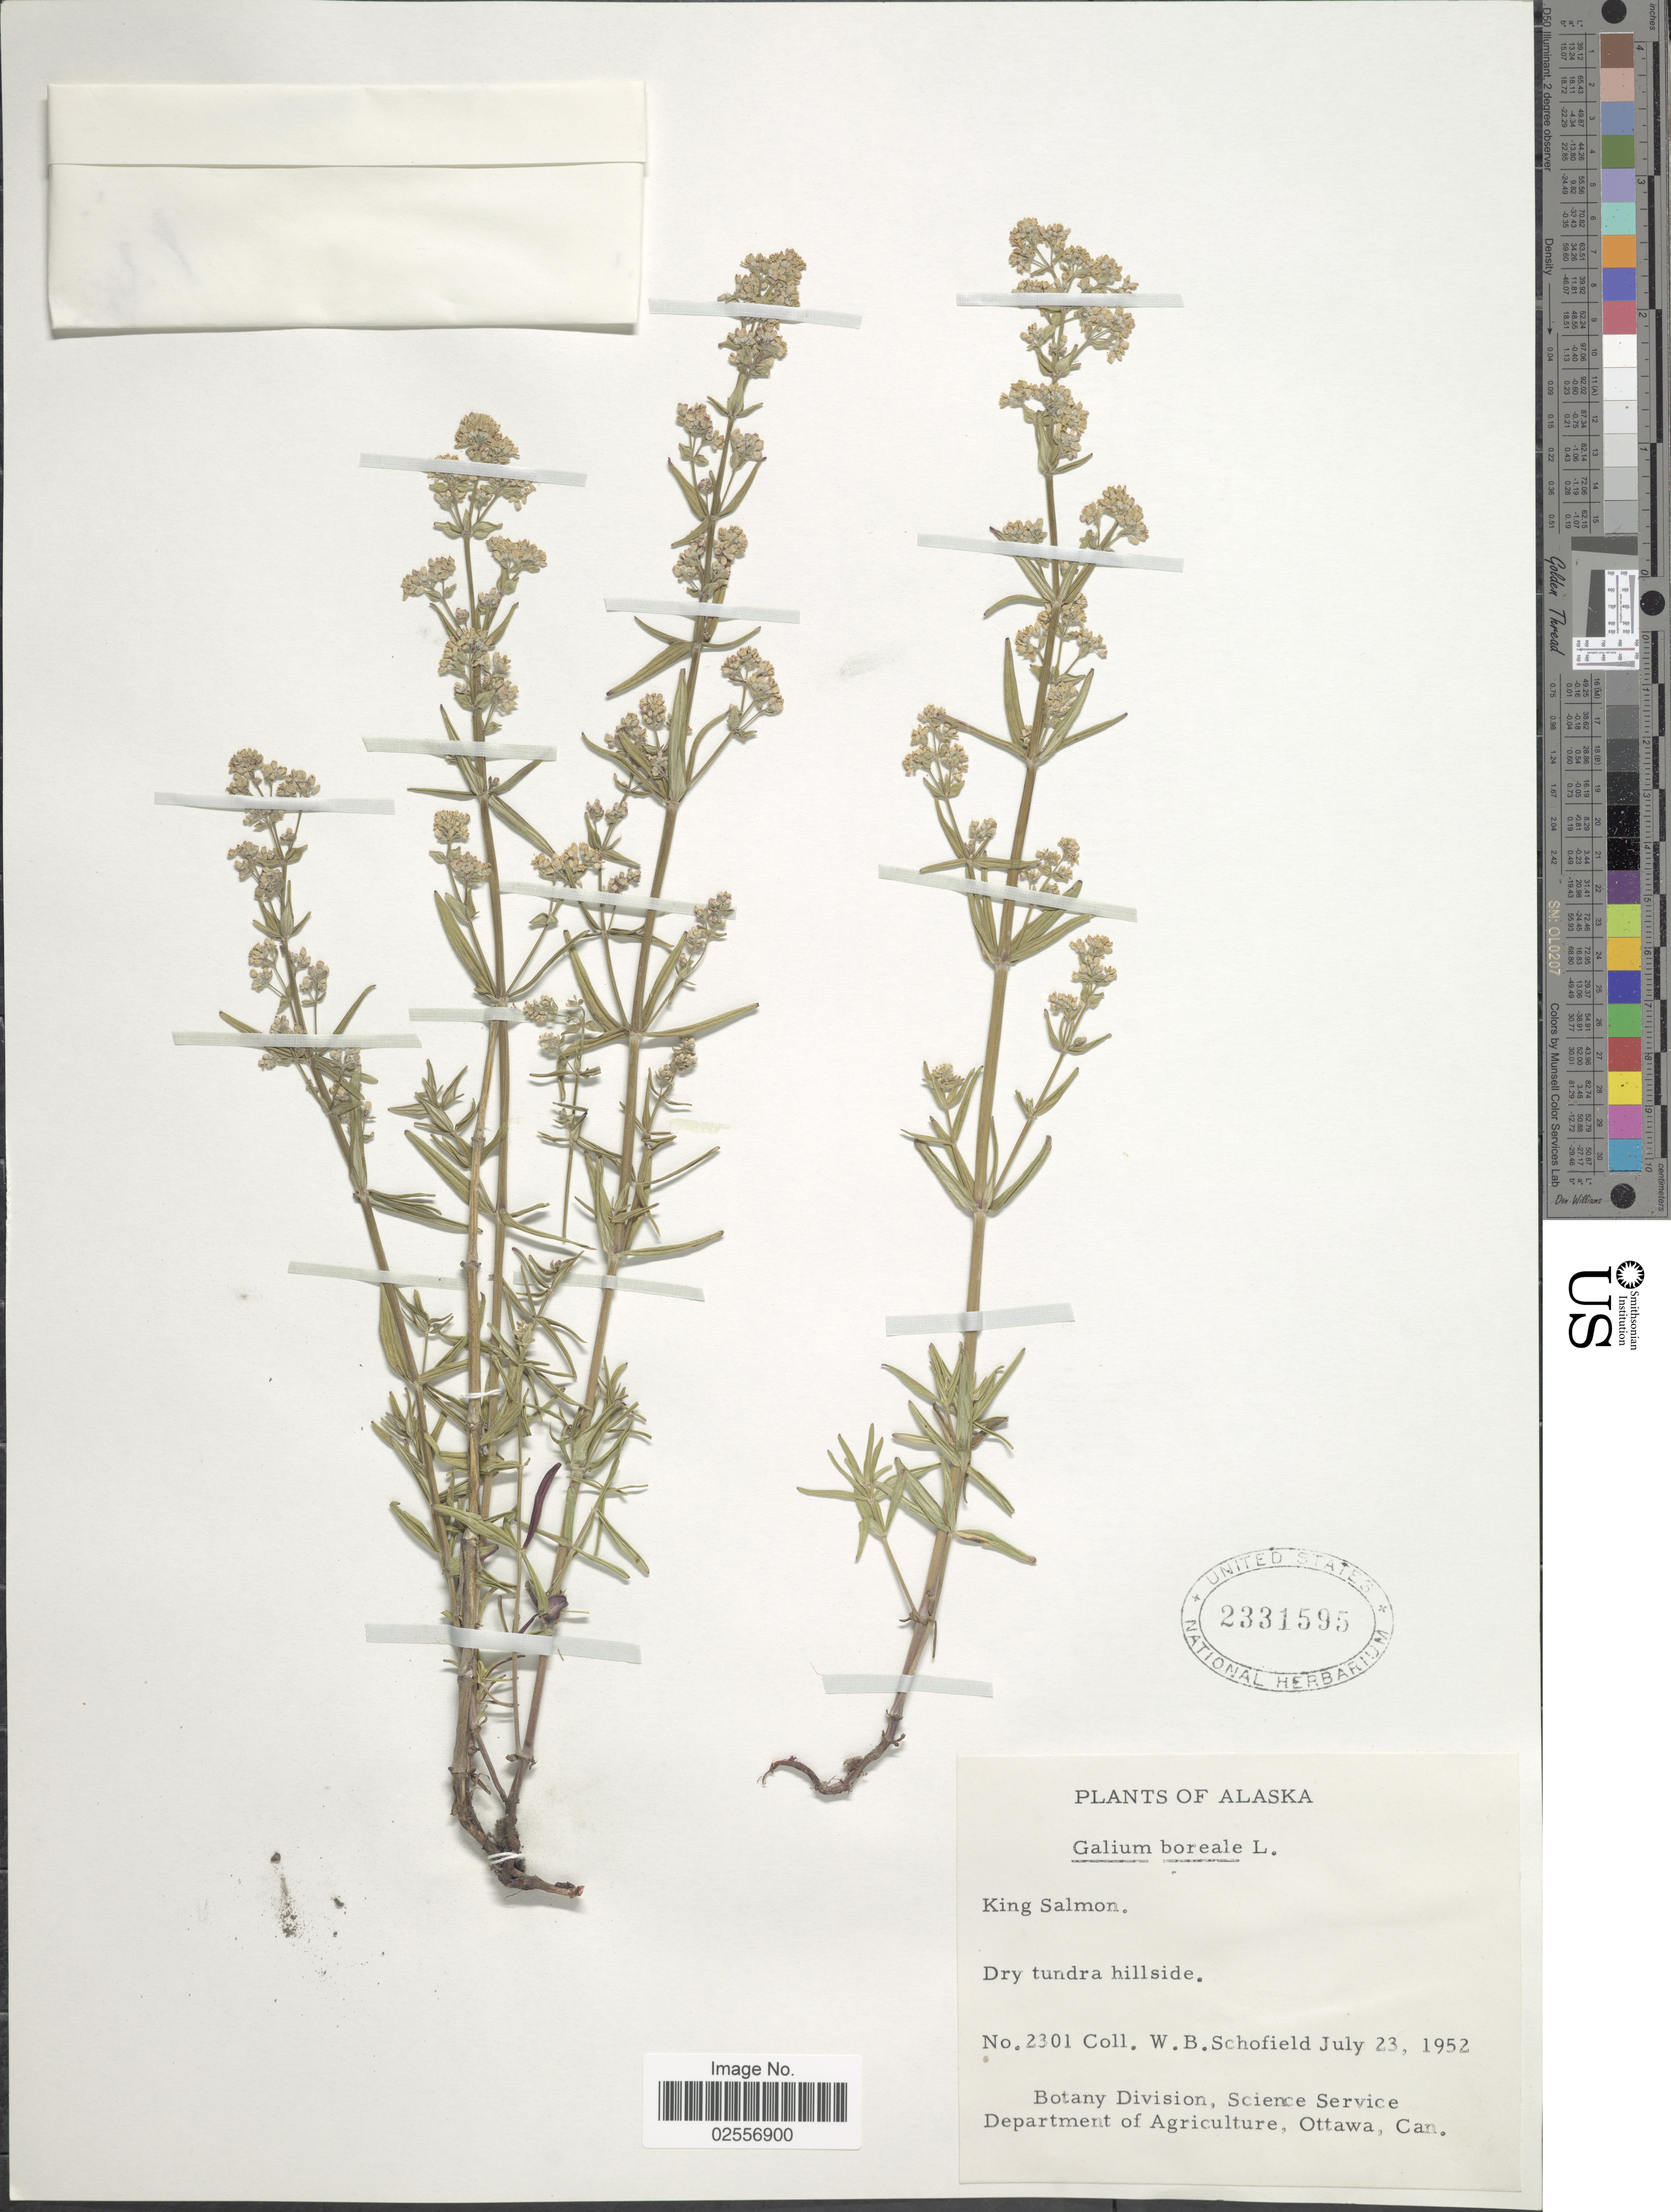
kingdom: Plantae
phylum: Tracheophyta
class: Magnoliopsida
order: Gentianales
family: Rubiaceae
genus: Galium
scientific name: Galium boreale L.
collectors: W. Schofield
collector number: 2301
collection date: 1952-07-23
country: United States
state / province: Alaska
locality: King Salmon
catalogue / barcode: US 2331595